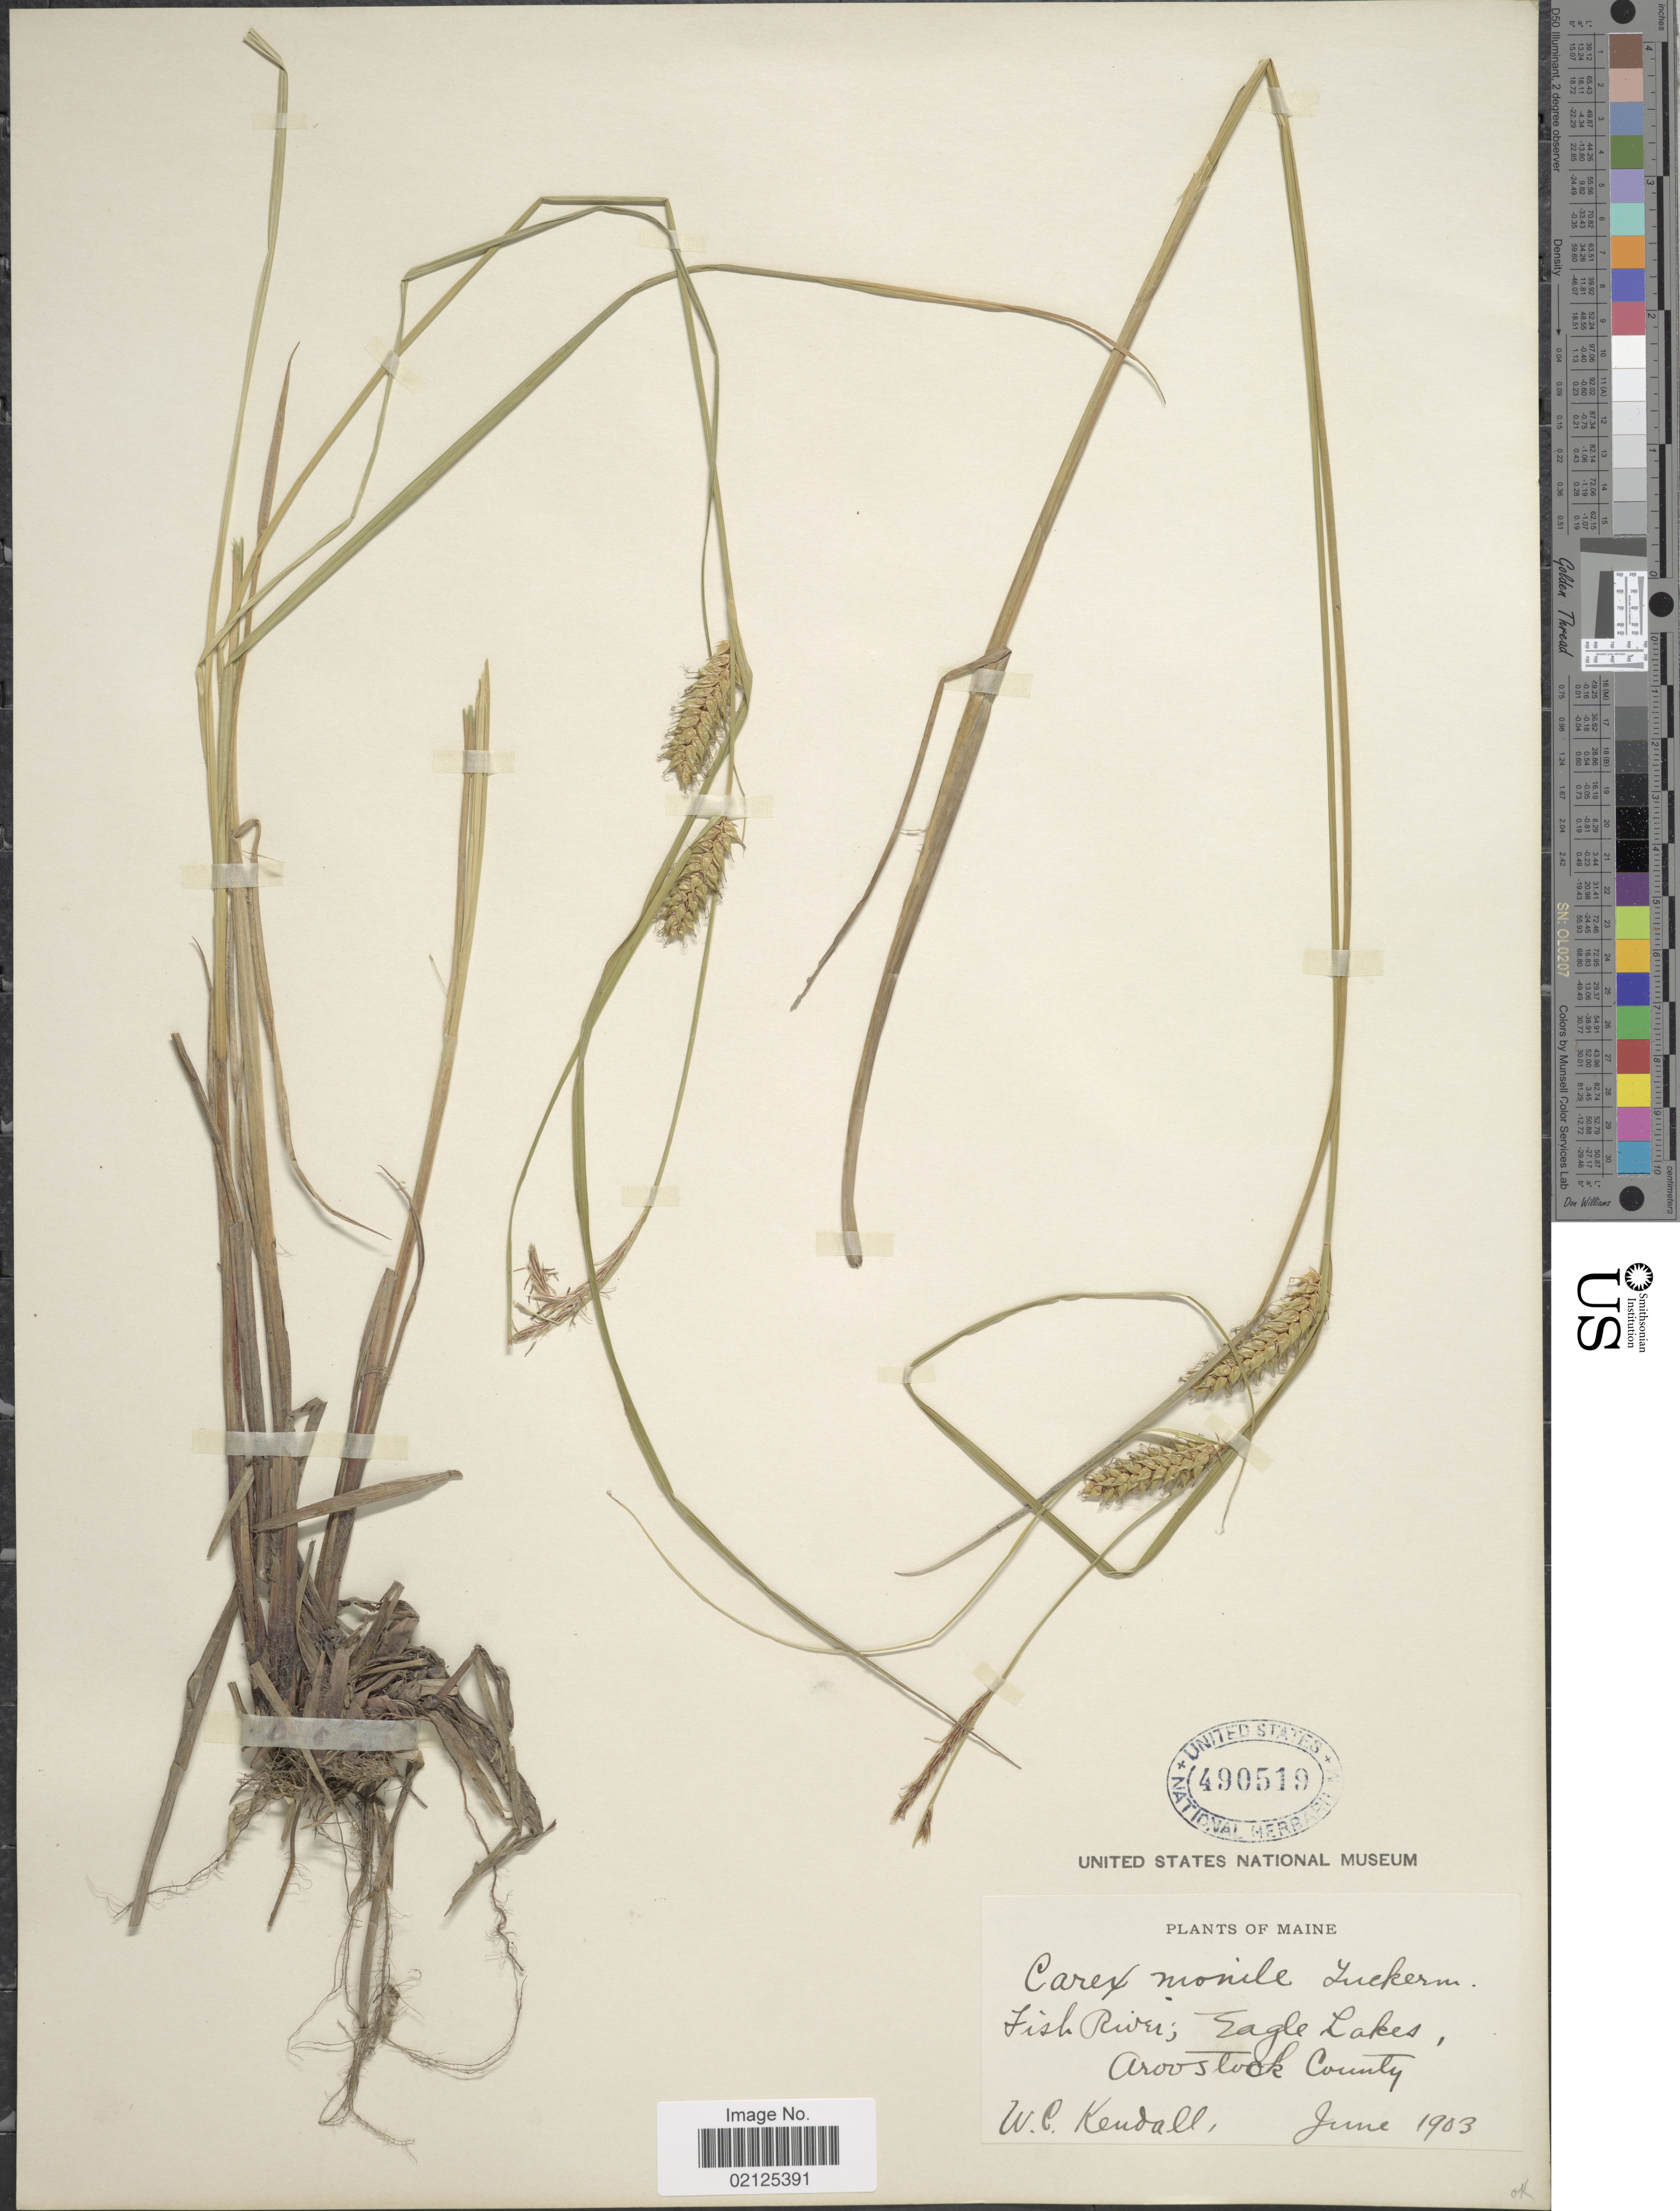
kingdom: Plantae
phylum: Tracheophyta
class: Liliopsida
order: Poales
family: Cyperaceae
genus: Carex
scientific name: Carex vesicaria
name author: L.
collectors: W. Kendall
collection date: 1903-06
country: United States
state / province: Maine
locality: Fish River; Eagle Lakes, Aroostook County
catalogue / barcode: US 490519